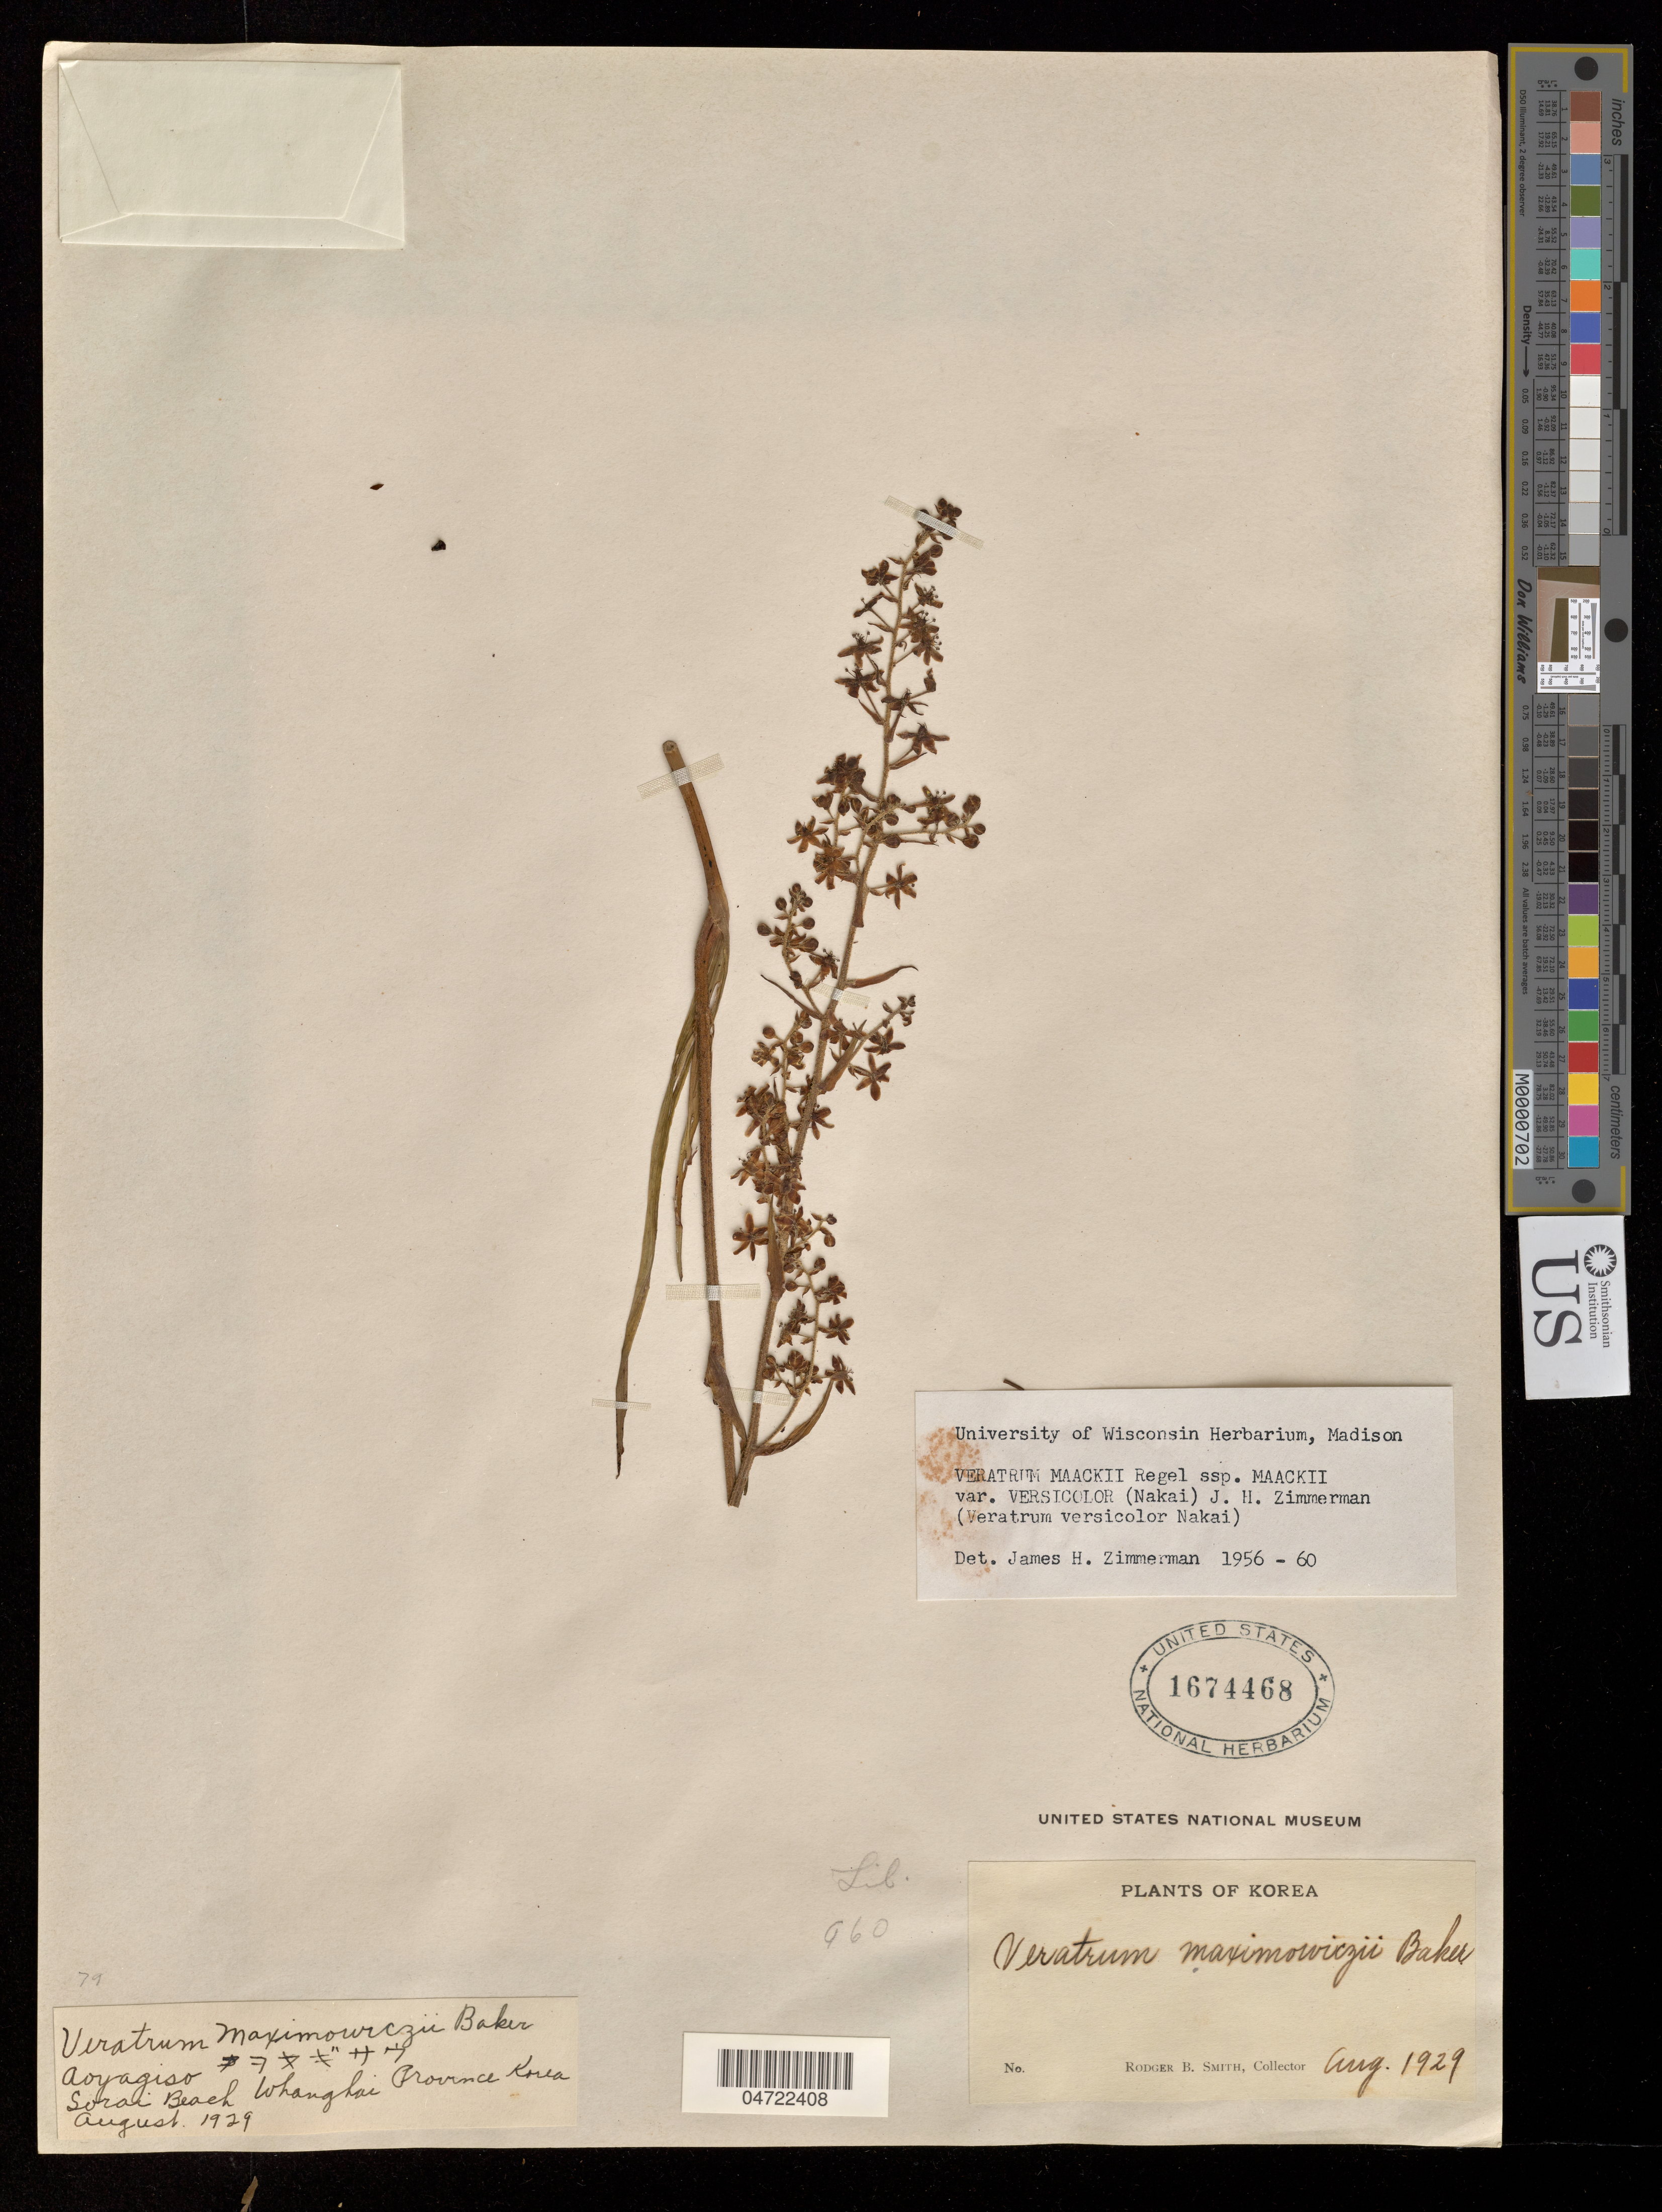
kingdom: Plantae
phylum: Tracheophyta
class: Liliopsida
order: Liliales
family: Melanthiaceae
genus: Veratrum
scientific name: Veratrum maackii subsp. maackii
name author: Regel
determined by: Zimmerman, James Hall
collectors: R. B. Smith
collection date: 1929-08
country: North Korea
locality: Sorao Beach Whanglai Province Korea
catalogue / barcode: US 1674468